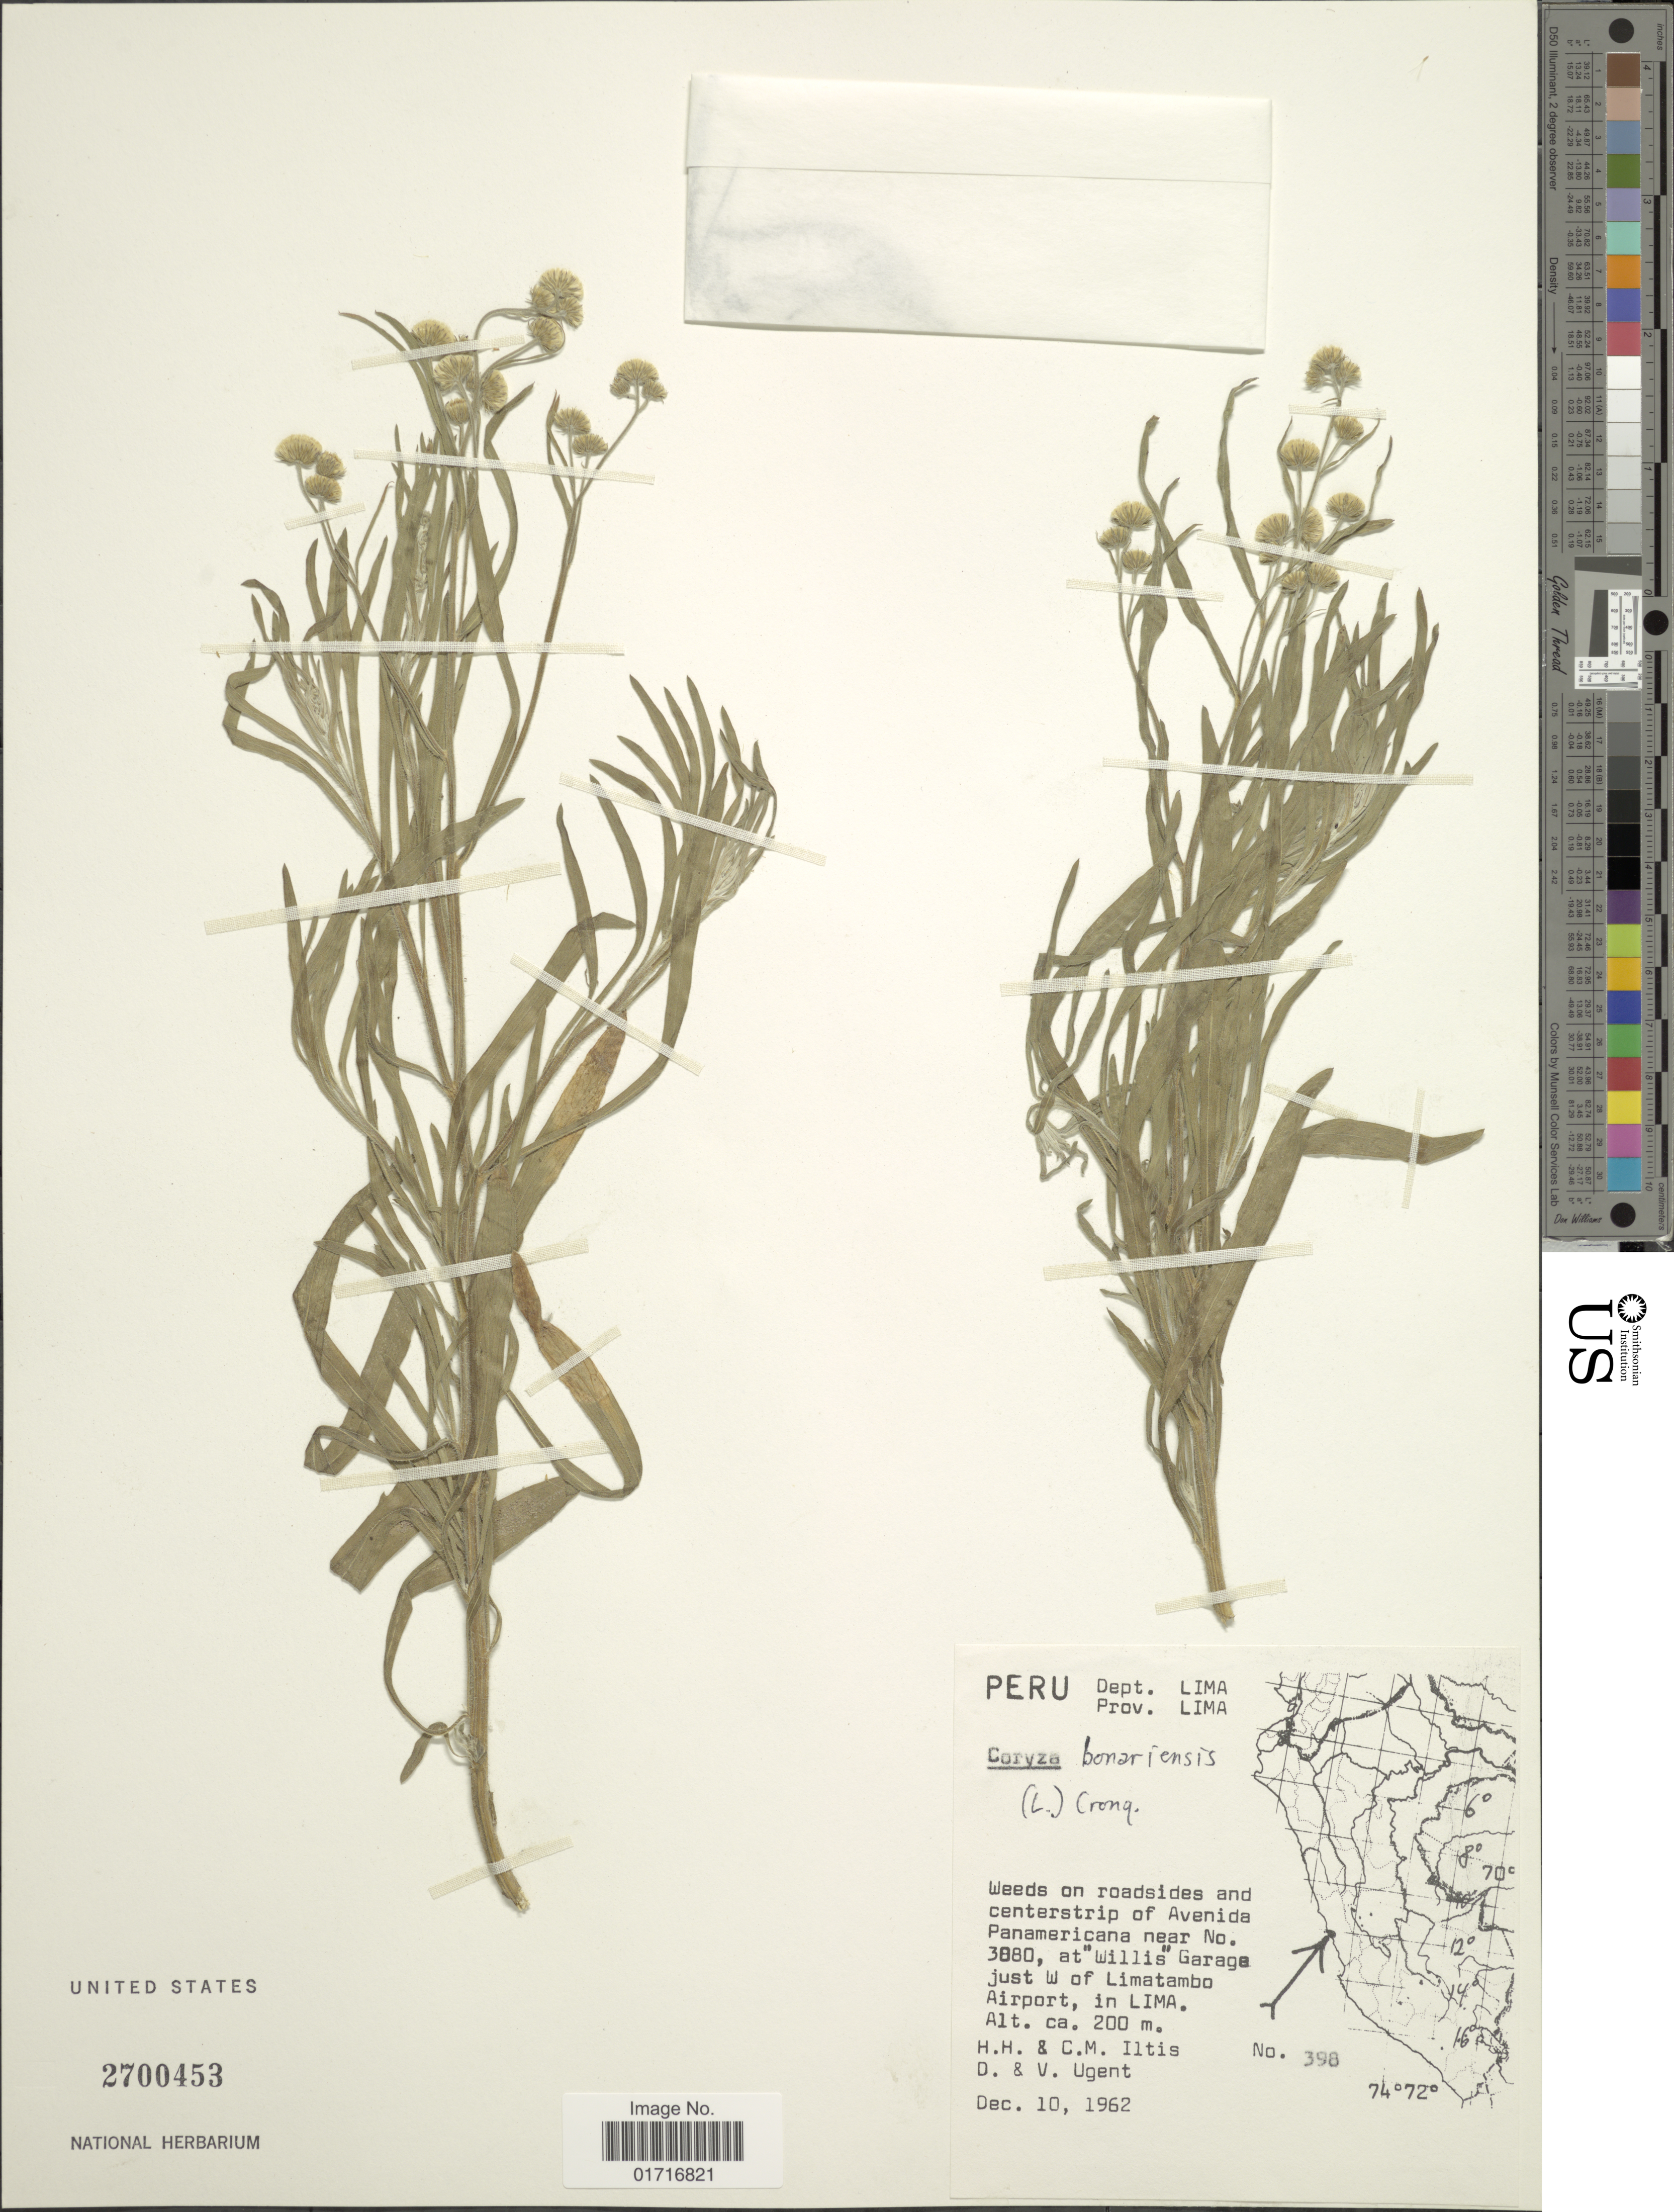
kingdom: Plantae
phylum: Tracheophyta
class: Magnoliopsida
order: Asterales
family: Asteraceae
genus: Conyza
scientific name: Conyza bonariensis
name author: (L.) Cronq.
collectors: H. H. Iltis, C. M Iltis, D. Ugent & V. Ugent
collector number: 398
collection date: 1962-12-10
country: Peru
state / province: Lima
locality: Dept. Lima, Prov. Lima. Roadsides and centership of Avenida Panamericana near No. 3880, at "Willis" Garage just W of Limatambo Airport, in Lima.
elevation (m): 200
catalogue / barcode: US 2700453